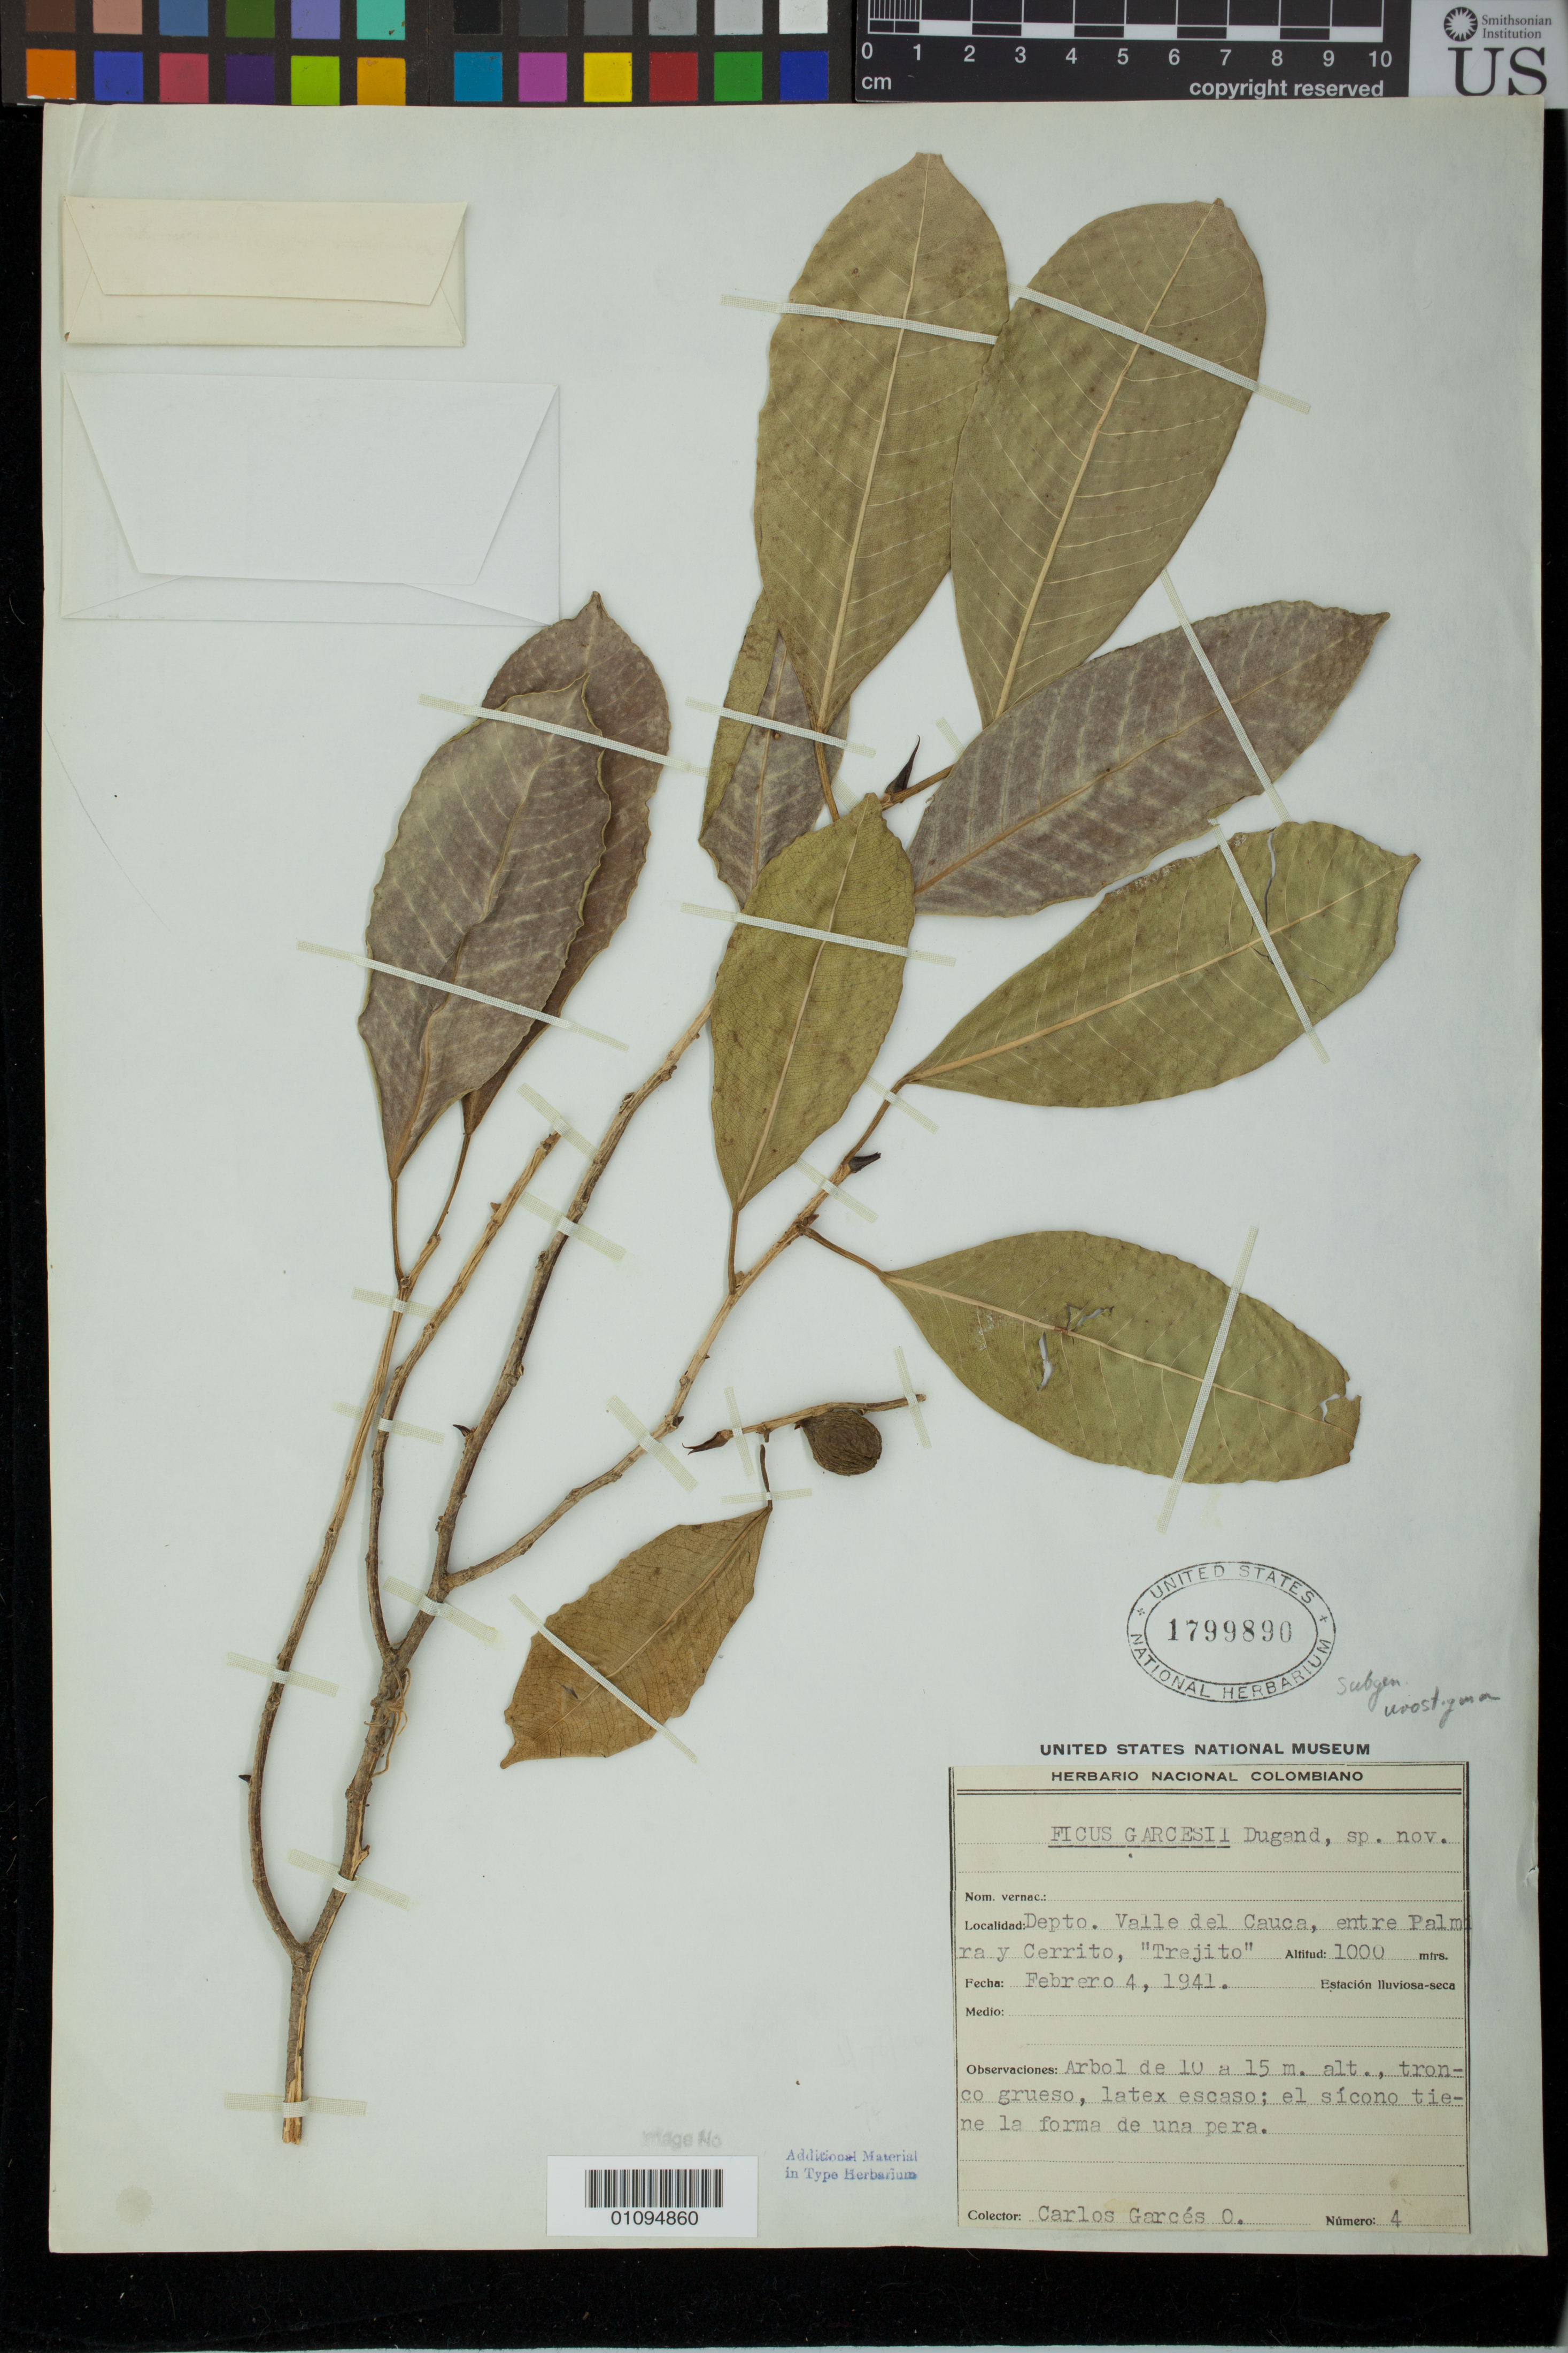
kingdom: Plantae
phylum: Tracheophyta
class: Magnoliopsida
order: Rosales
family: Moraceae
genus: Ficus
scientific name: Ficus garcesii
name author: Dugand G.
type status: Isotype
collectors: C. Garces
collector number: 4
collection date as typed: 04 Feb 1941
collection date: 1941-02-04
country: Colombia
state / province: Cauca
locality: Between Palmira and Cerrito, El Trejito.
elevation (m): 1000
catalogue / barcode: US 1799890